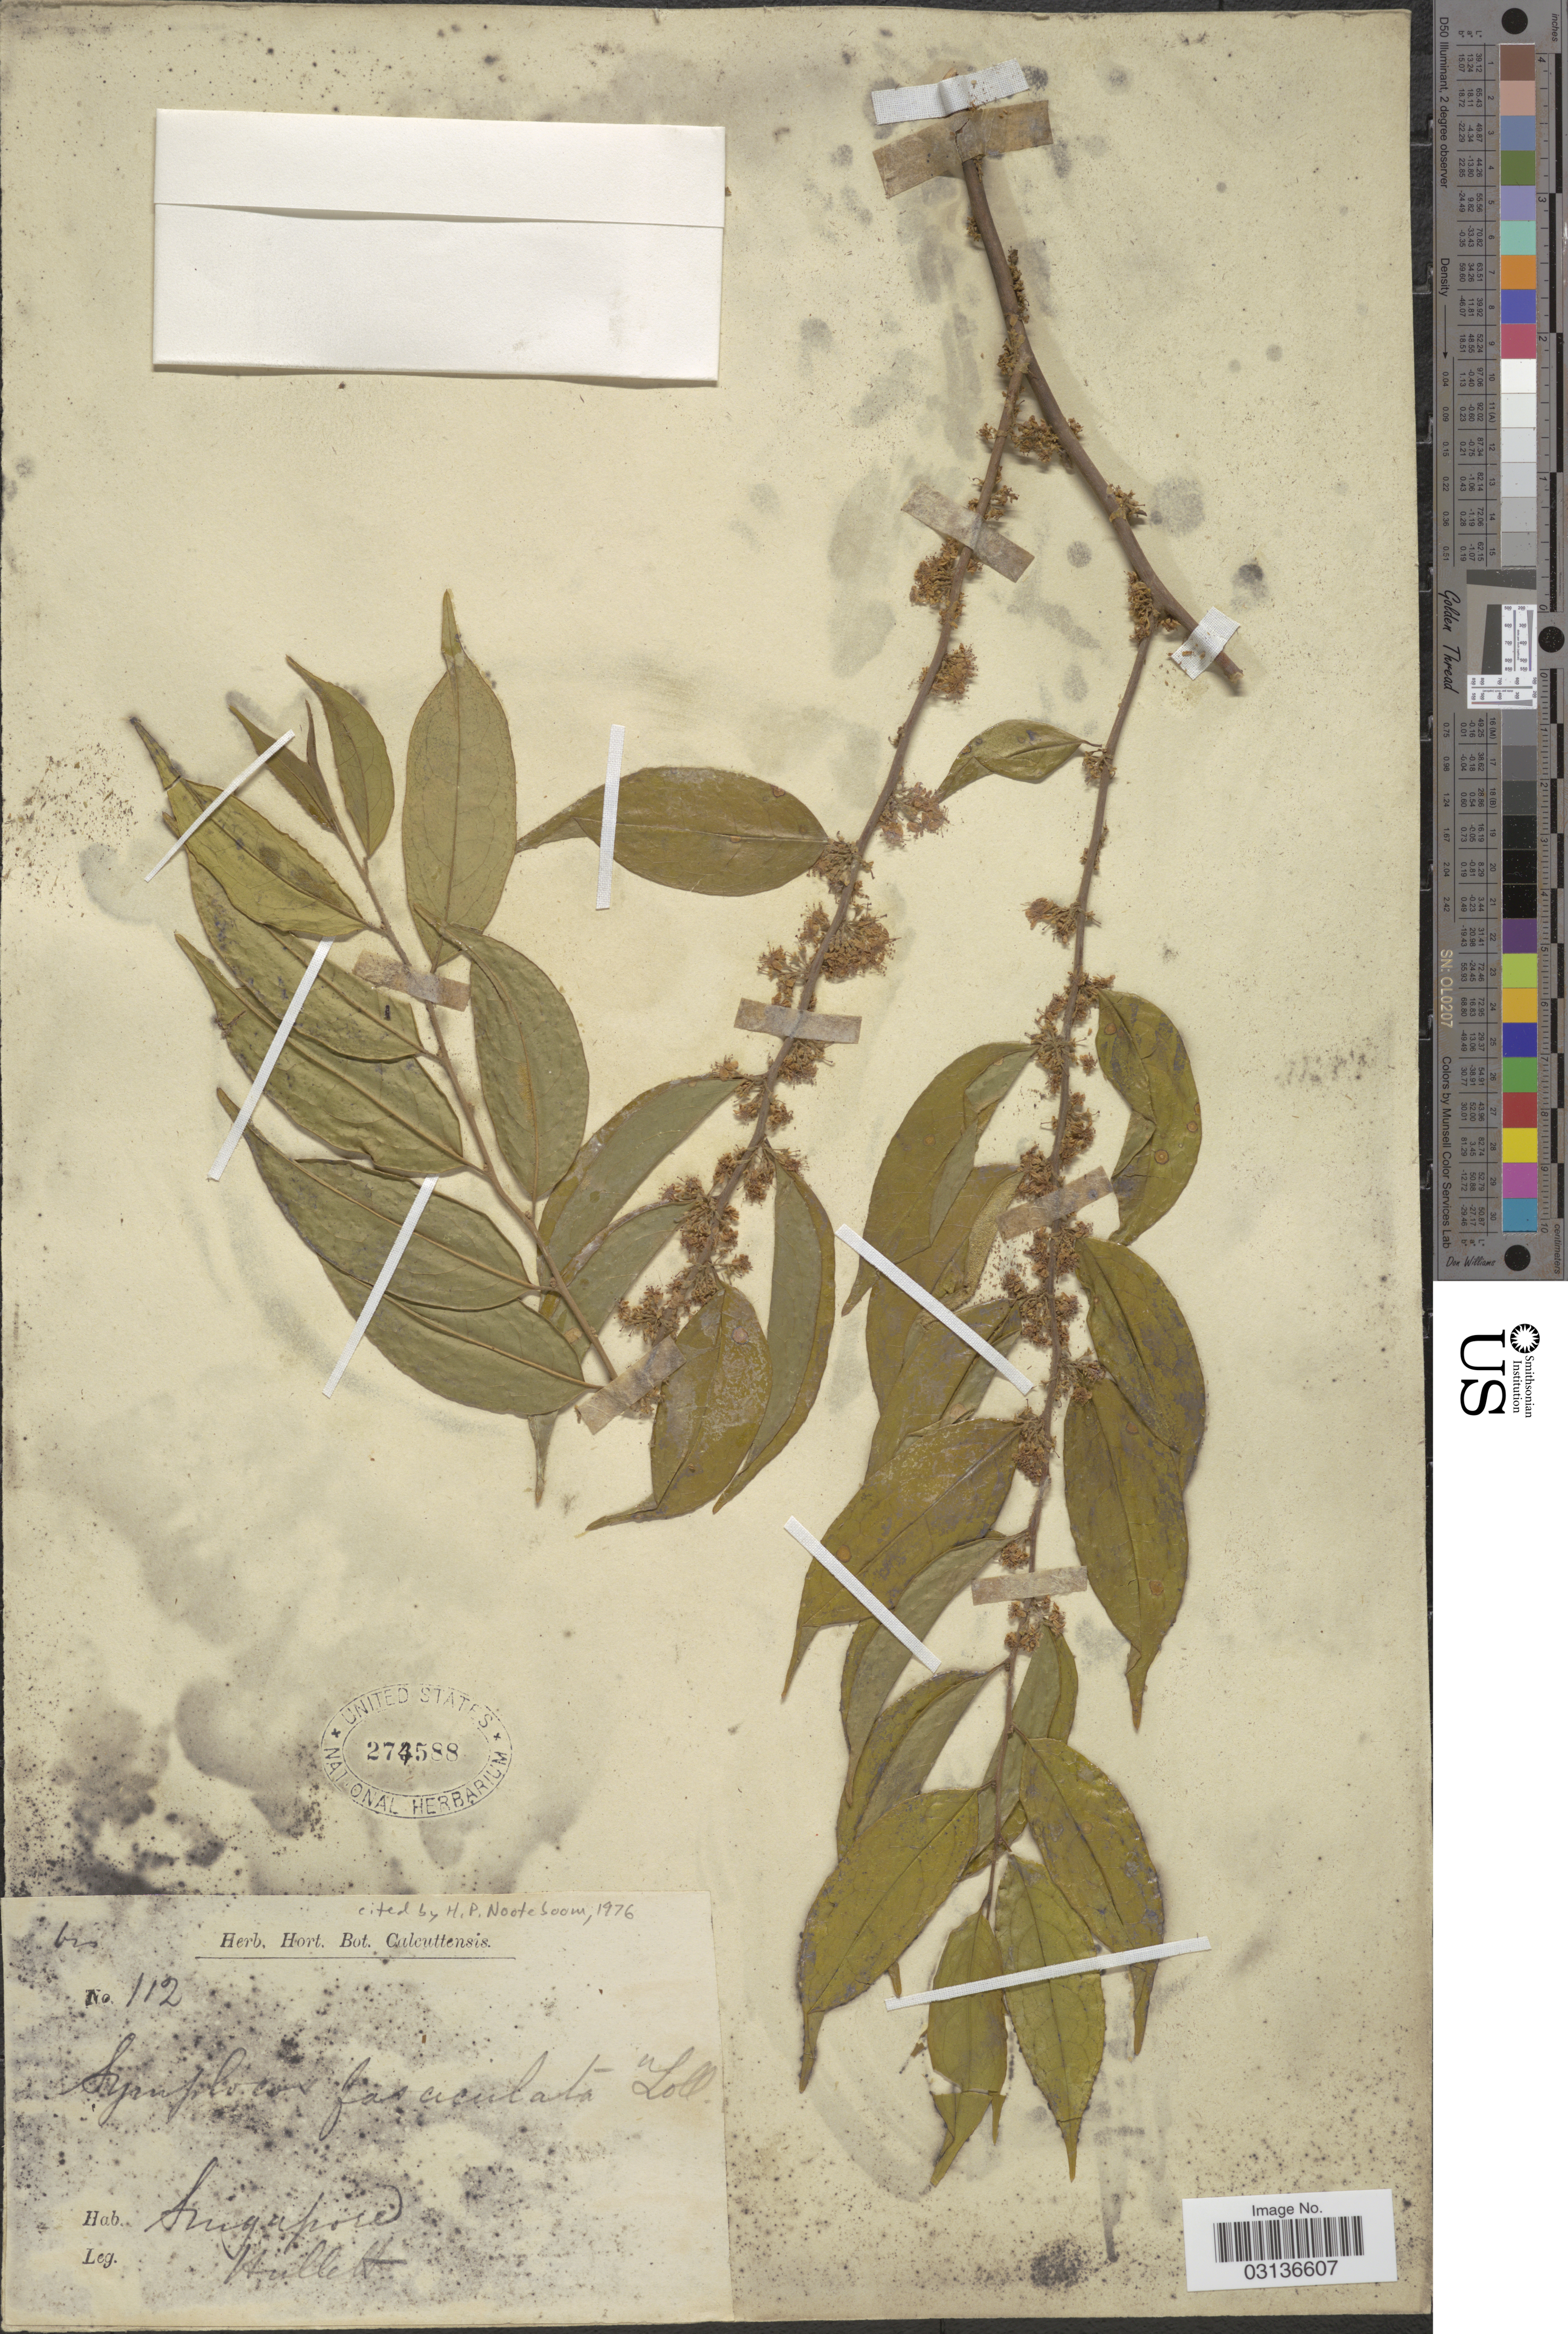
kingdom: Plantae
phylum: Tracheophyta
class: Magnoliopsida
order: Ericales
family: Symplocaceae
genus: Symplocos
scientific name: Symplocos fasciculata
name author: Zoll.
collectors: Hullett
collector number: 112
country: Singapore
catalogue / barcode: US 274588